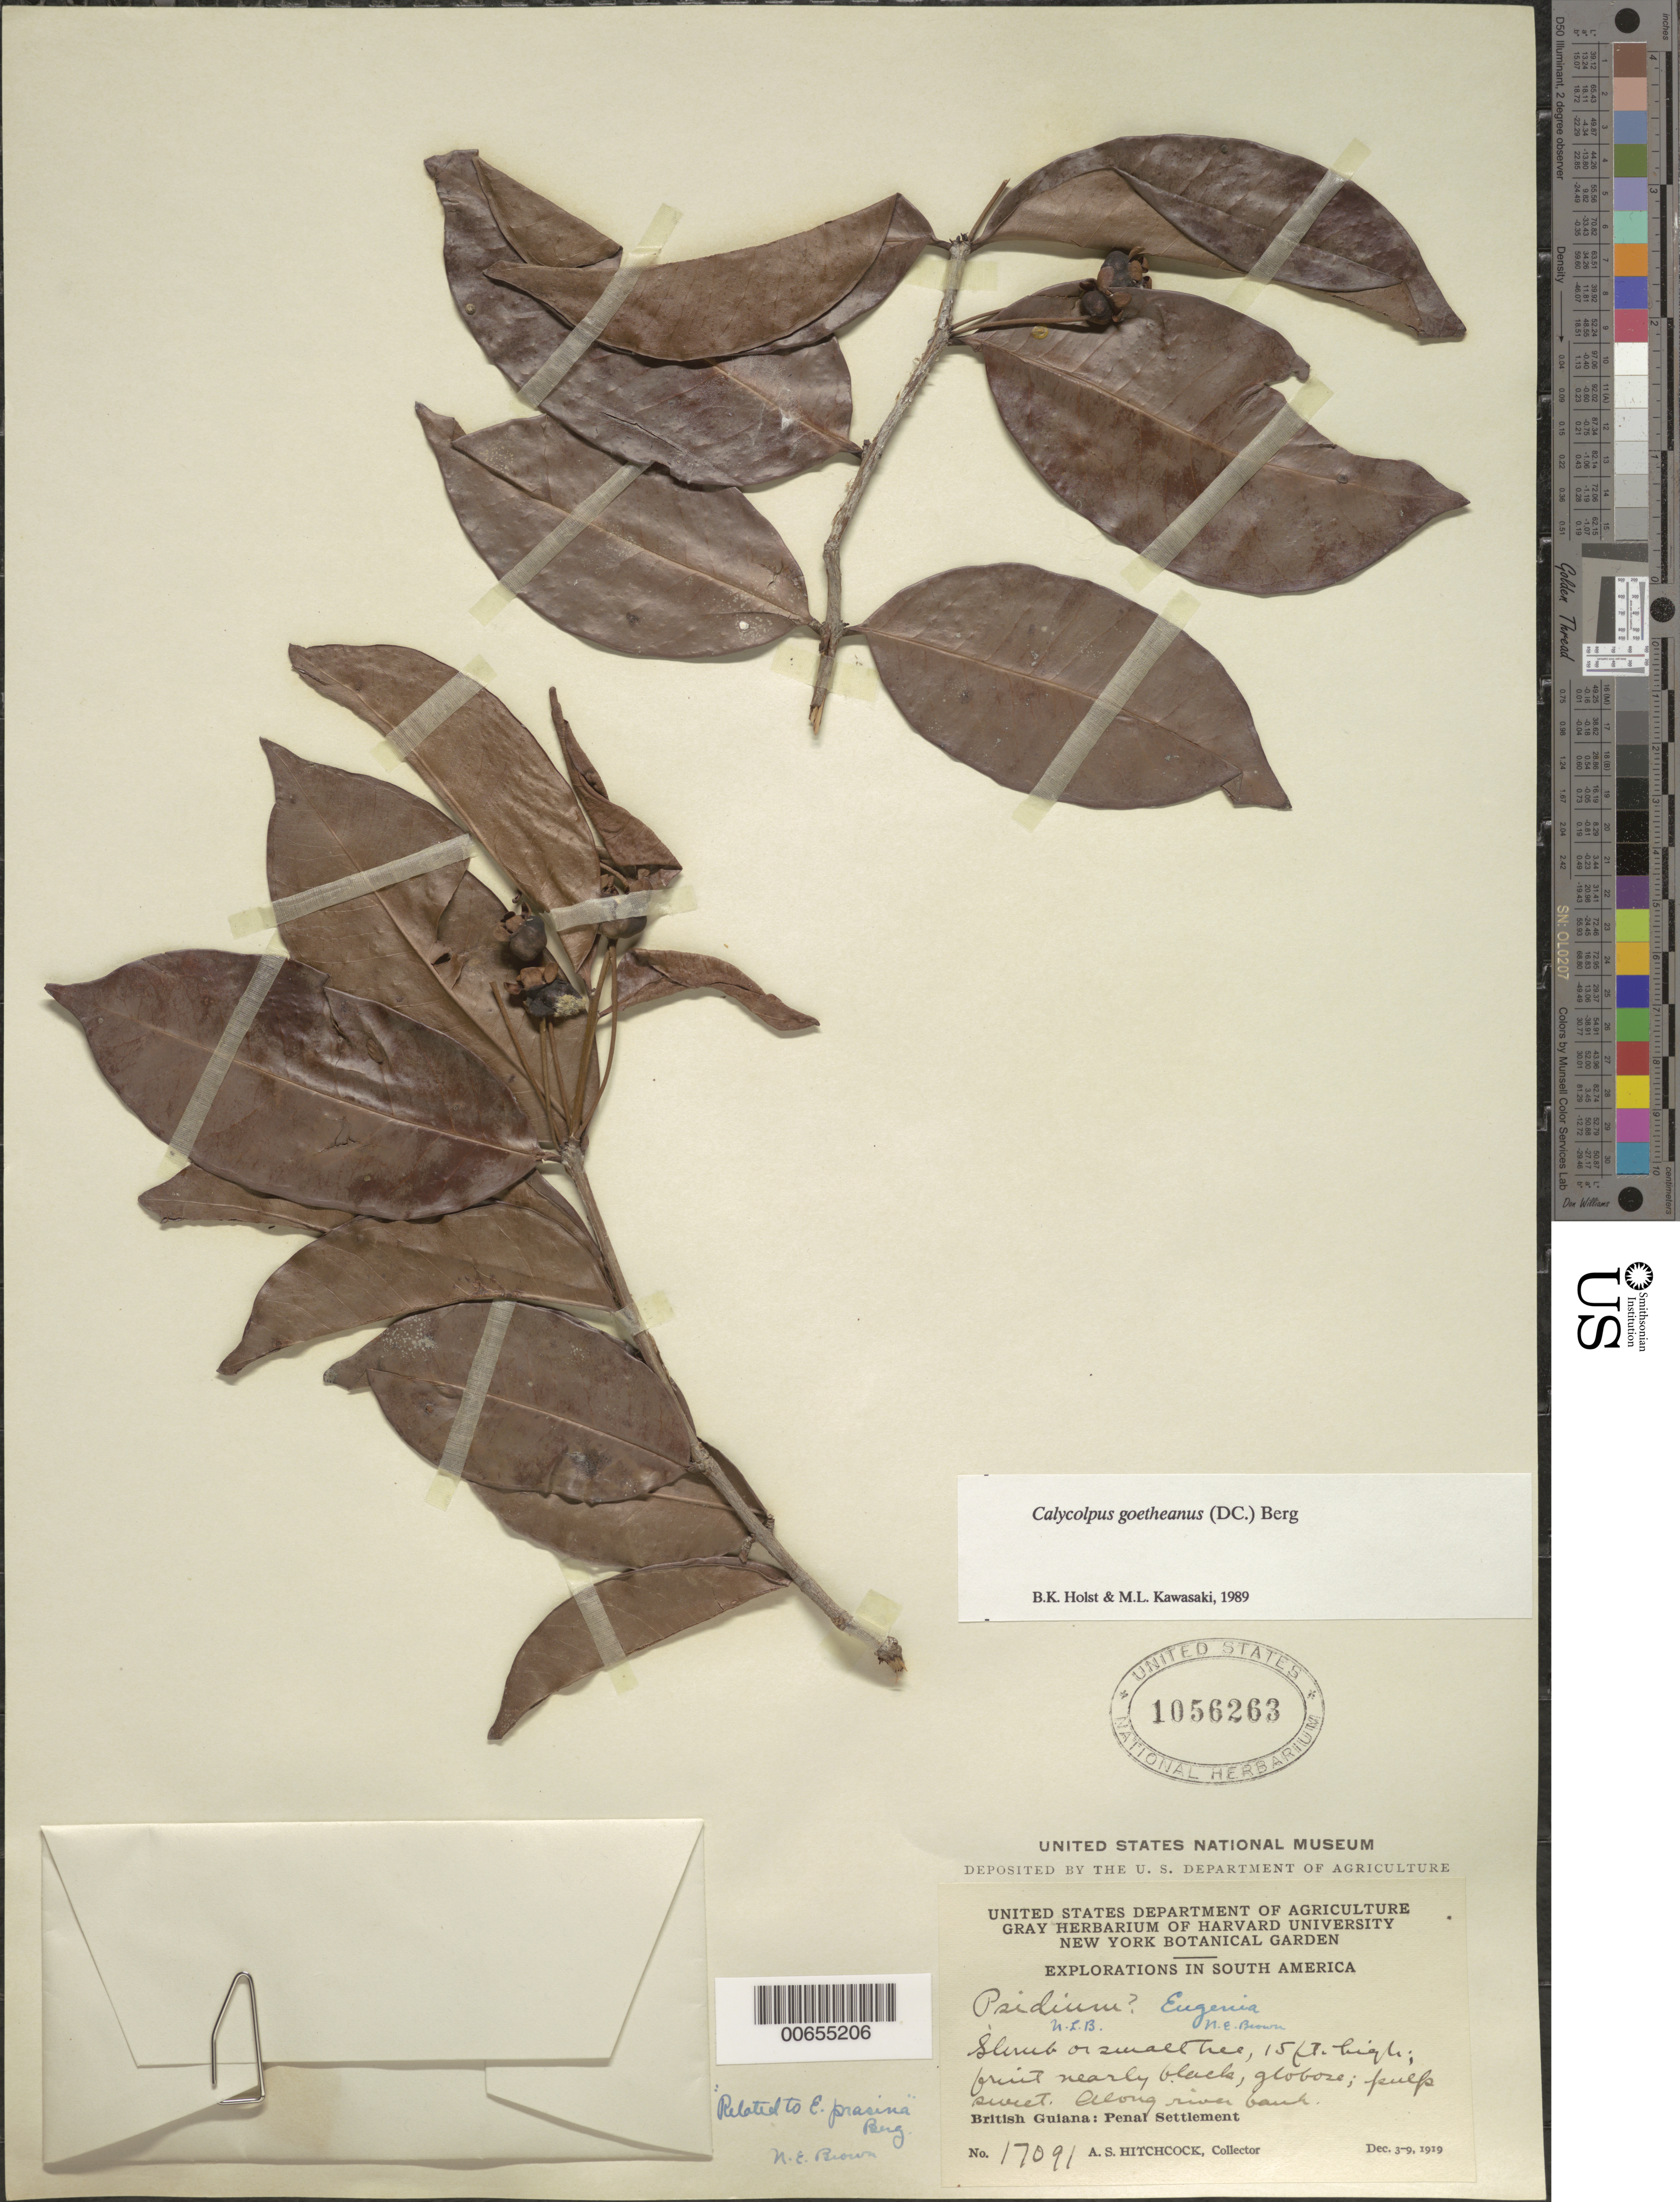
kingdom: Plantae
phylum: Tracheophyta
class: Magnoliopsida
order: Myrtales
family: Myrtaceae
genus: Calycolpus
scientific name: Calycolpus goetheanus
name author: (DC.) O. Berg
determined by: Holst, Bruce K.; Kawasaki, María L.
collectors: A. S. Hitchcock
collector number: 17091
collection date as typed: Dec. 3-9, 1919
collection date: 1919-12-03/1919-12-09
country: Guyana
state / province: Cuyuni-Mazaruni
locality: Penal Settlement, on W side of Essequibo River, near mouth of Mazaruni River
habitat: Along river bank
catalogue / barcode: US 1056263